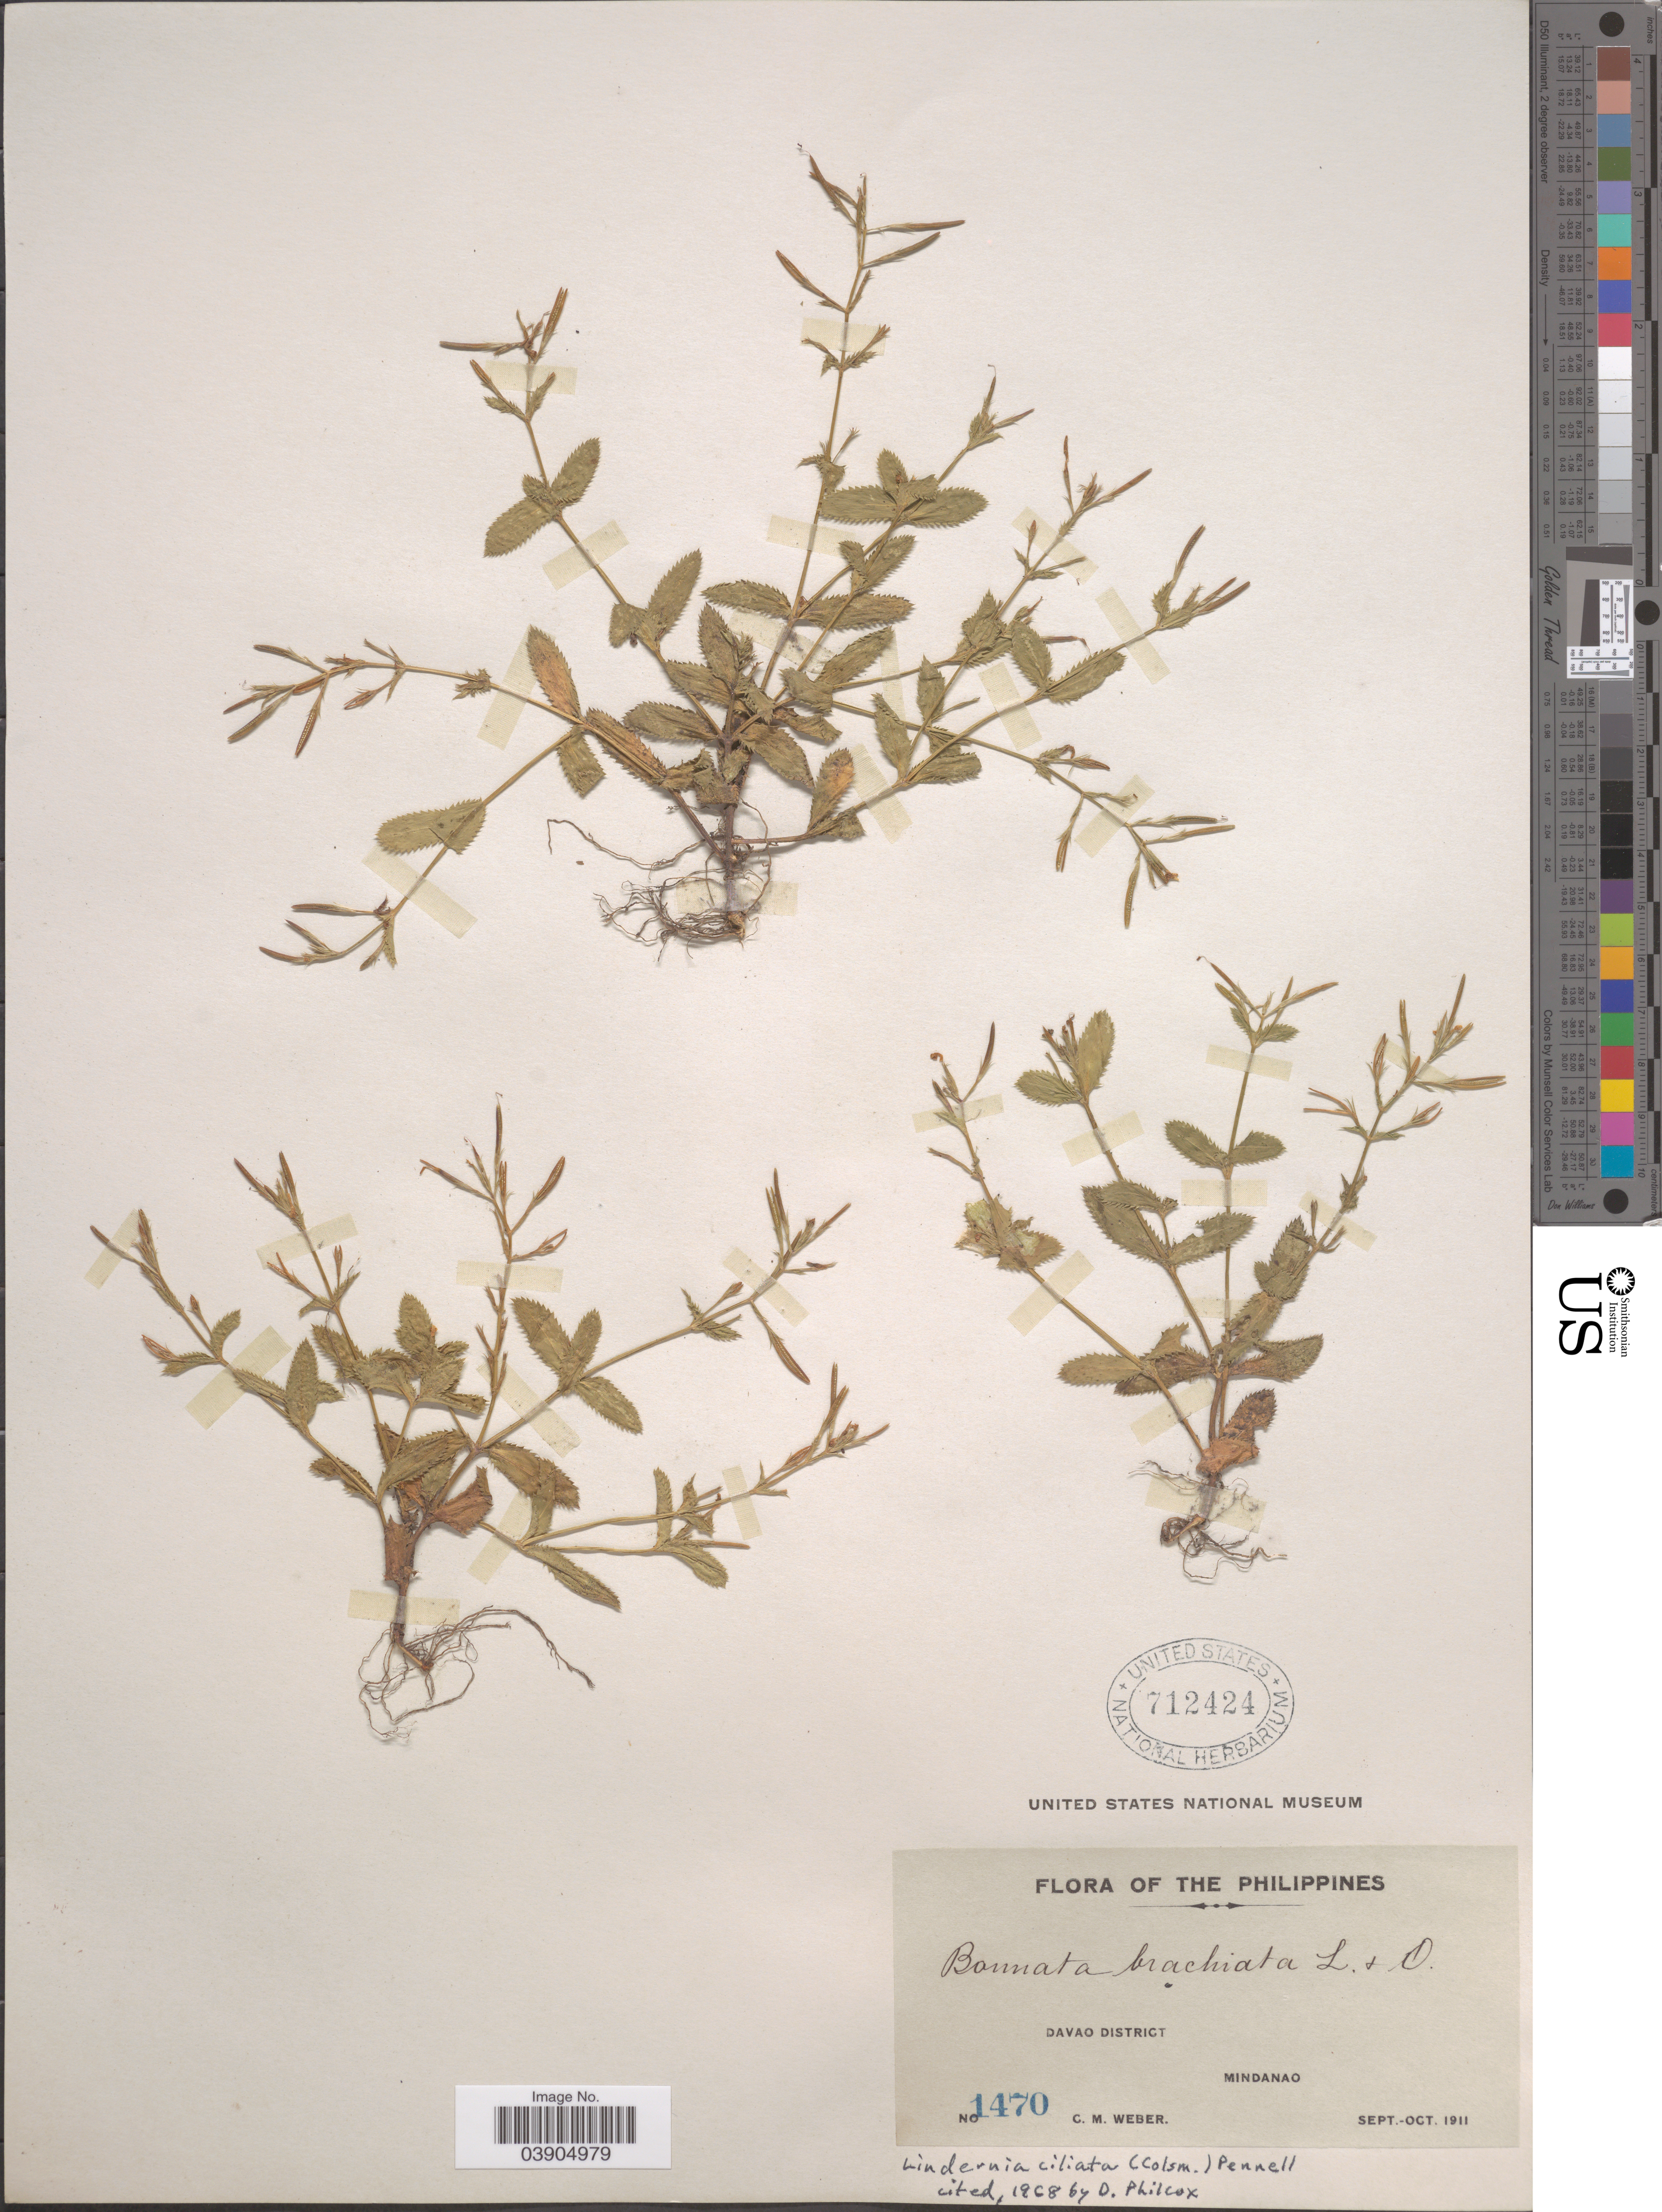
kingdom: Plantae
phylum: Tracheophyta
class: Magnoliopsida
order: Lamiales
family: Linderniaceae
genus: Lindernia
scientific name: Lindernia ciliata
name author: (Colsm.) Pennell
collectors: C. M. Weber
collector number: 1470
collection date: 1911-09/1911-10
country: Philippines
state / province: Davao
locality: Davao District, Mindanao.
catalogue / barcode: US 712424